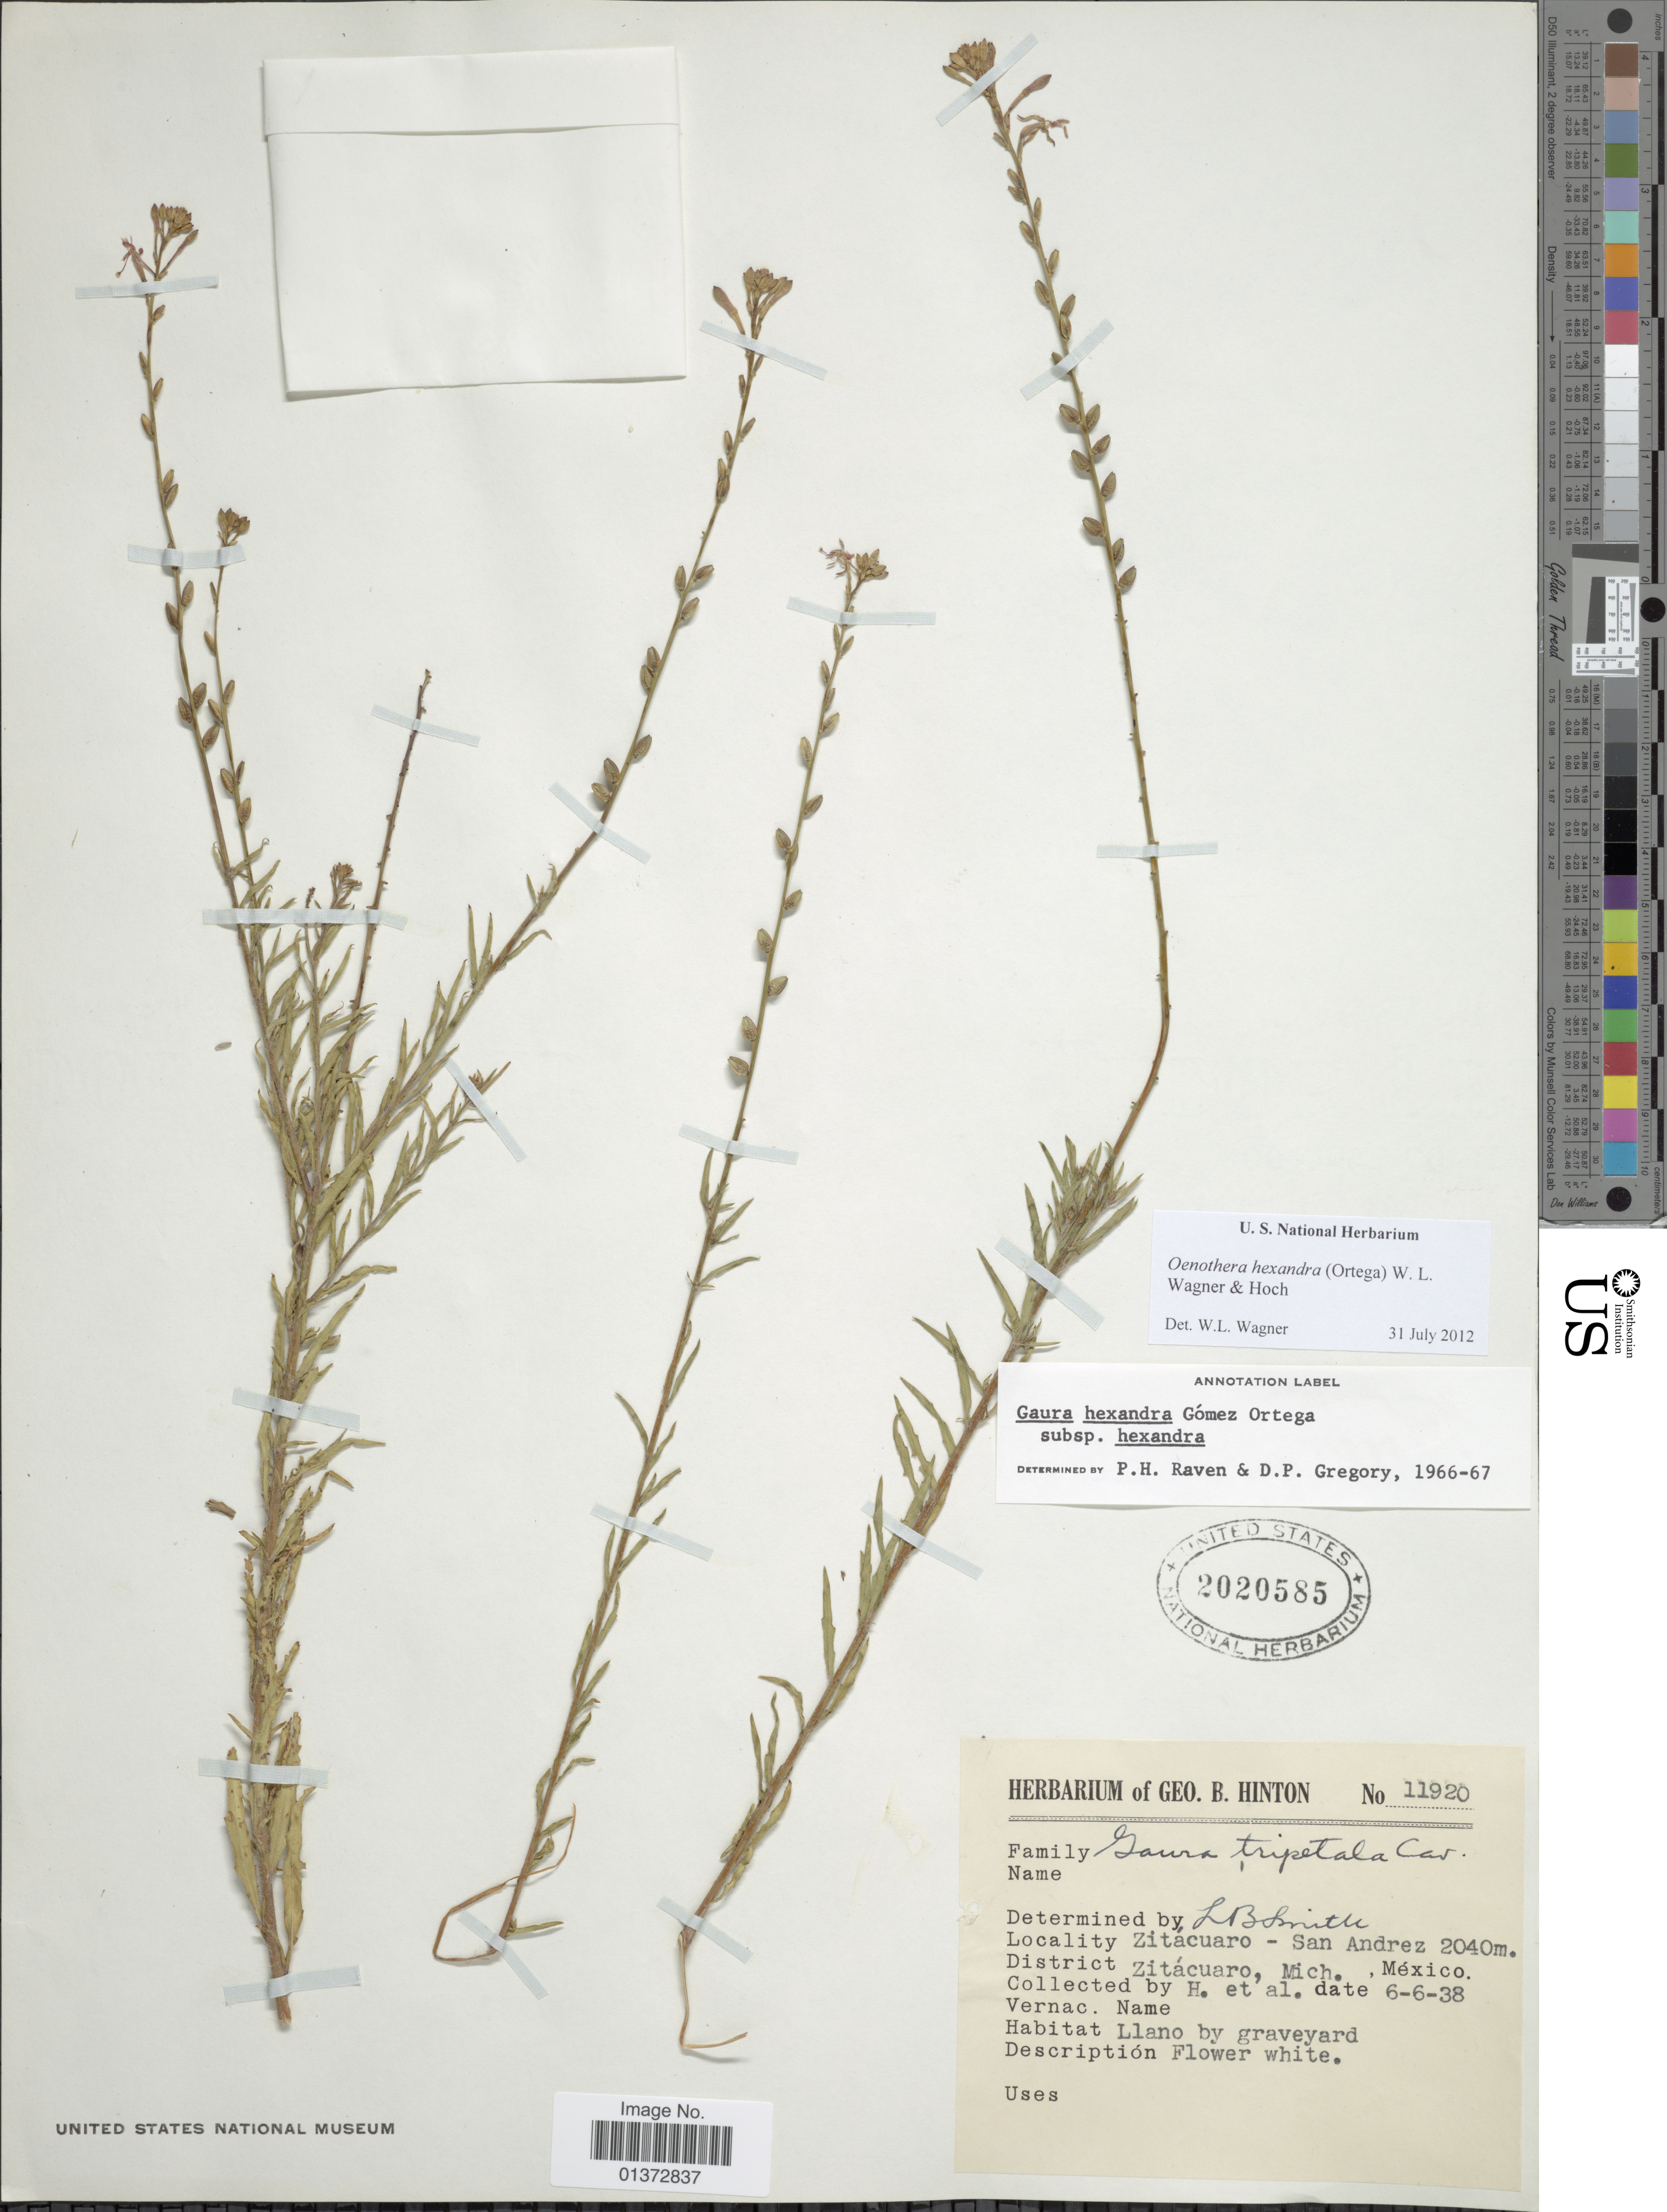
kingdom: Plantae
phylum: Tracheophyta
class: Magnoliopsida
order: Myrtales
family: Onagraceae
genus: Oenothera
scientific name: Oenothera hexandra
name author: (Ortega) W.L. Wagner & Hoch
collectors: G. B. Hinton & et al.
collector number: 11920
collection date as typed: Transcribed d/m/y: 6/6/38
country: Mexico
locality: Zitácuaro - San Andrez, District Zitácuaro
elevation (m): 2040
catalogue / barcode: US 2020585